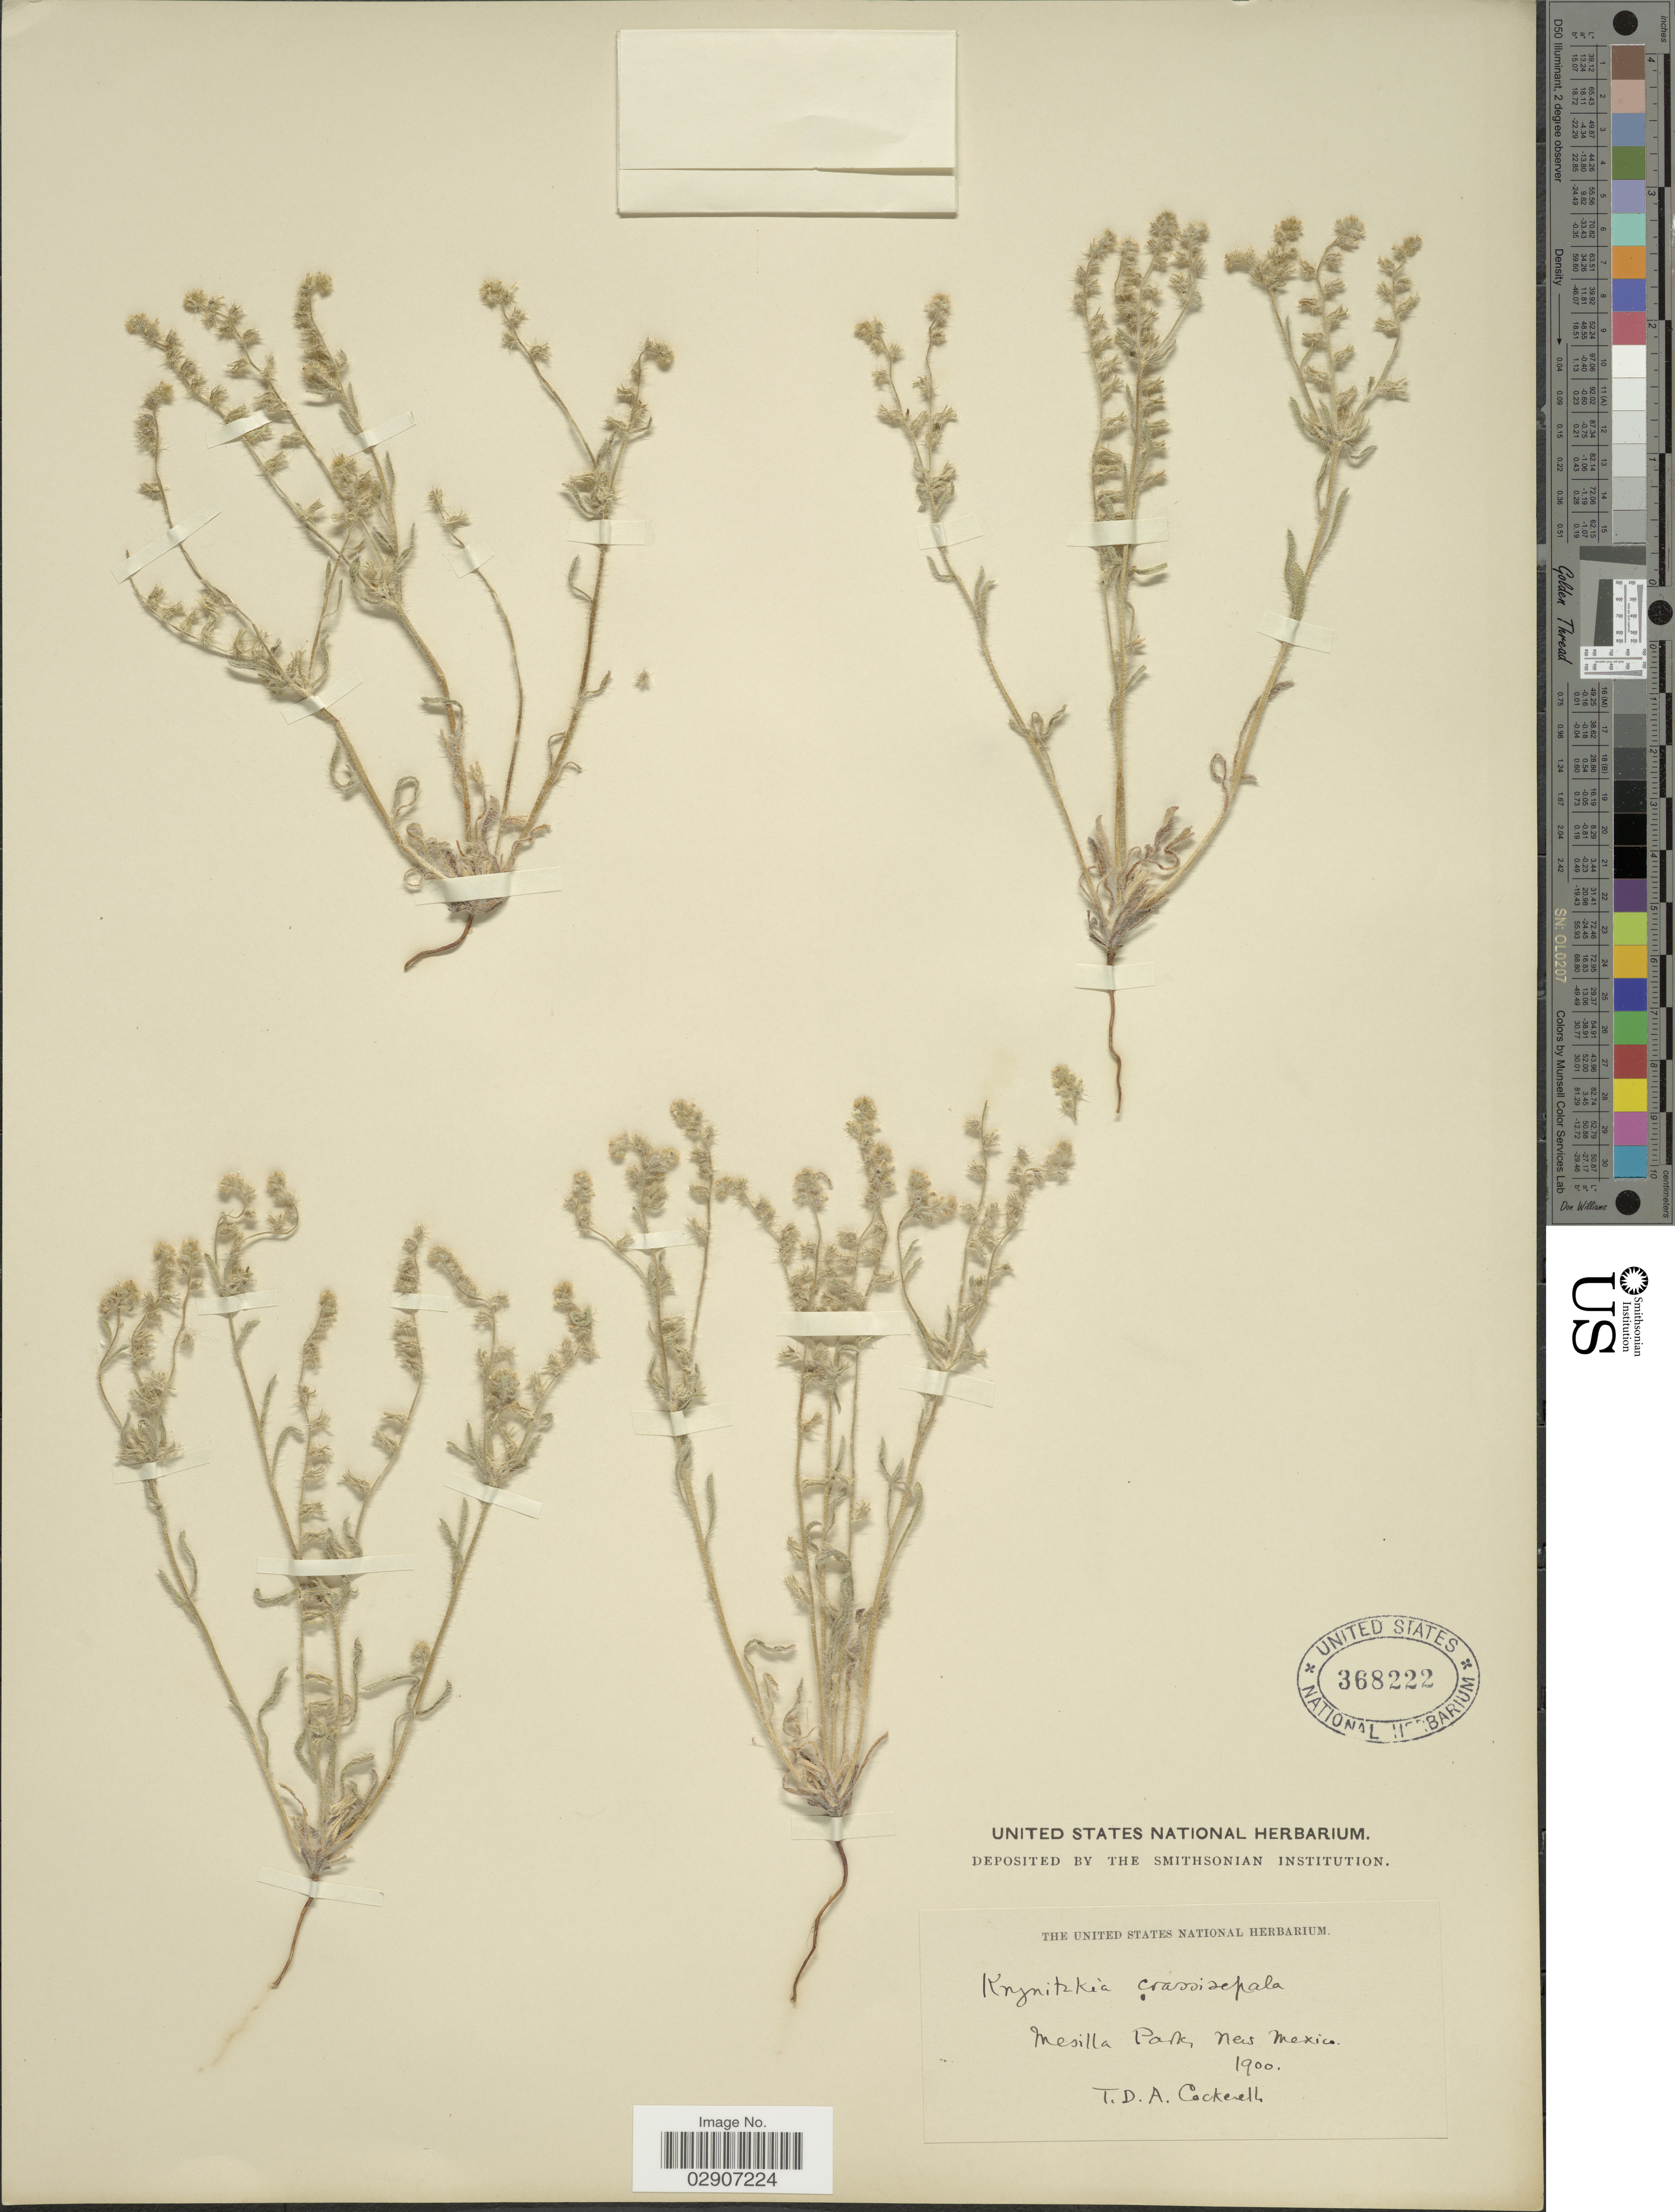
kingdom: Plantae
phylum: Tracheophyta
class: Magnoliopsida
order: Boraginales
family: Boraginaceae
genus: Cryptantha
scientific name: Cryptantha crassisepala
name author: (Torr. & A. Gray) Greene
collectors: T. Cockerell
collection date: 1900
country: United States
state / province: New Mexico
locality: Mesilla Paqrk, New Mexico.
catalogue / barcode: US 368222